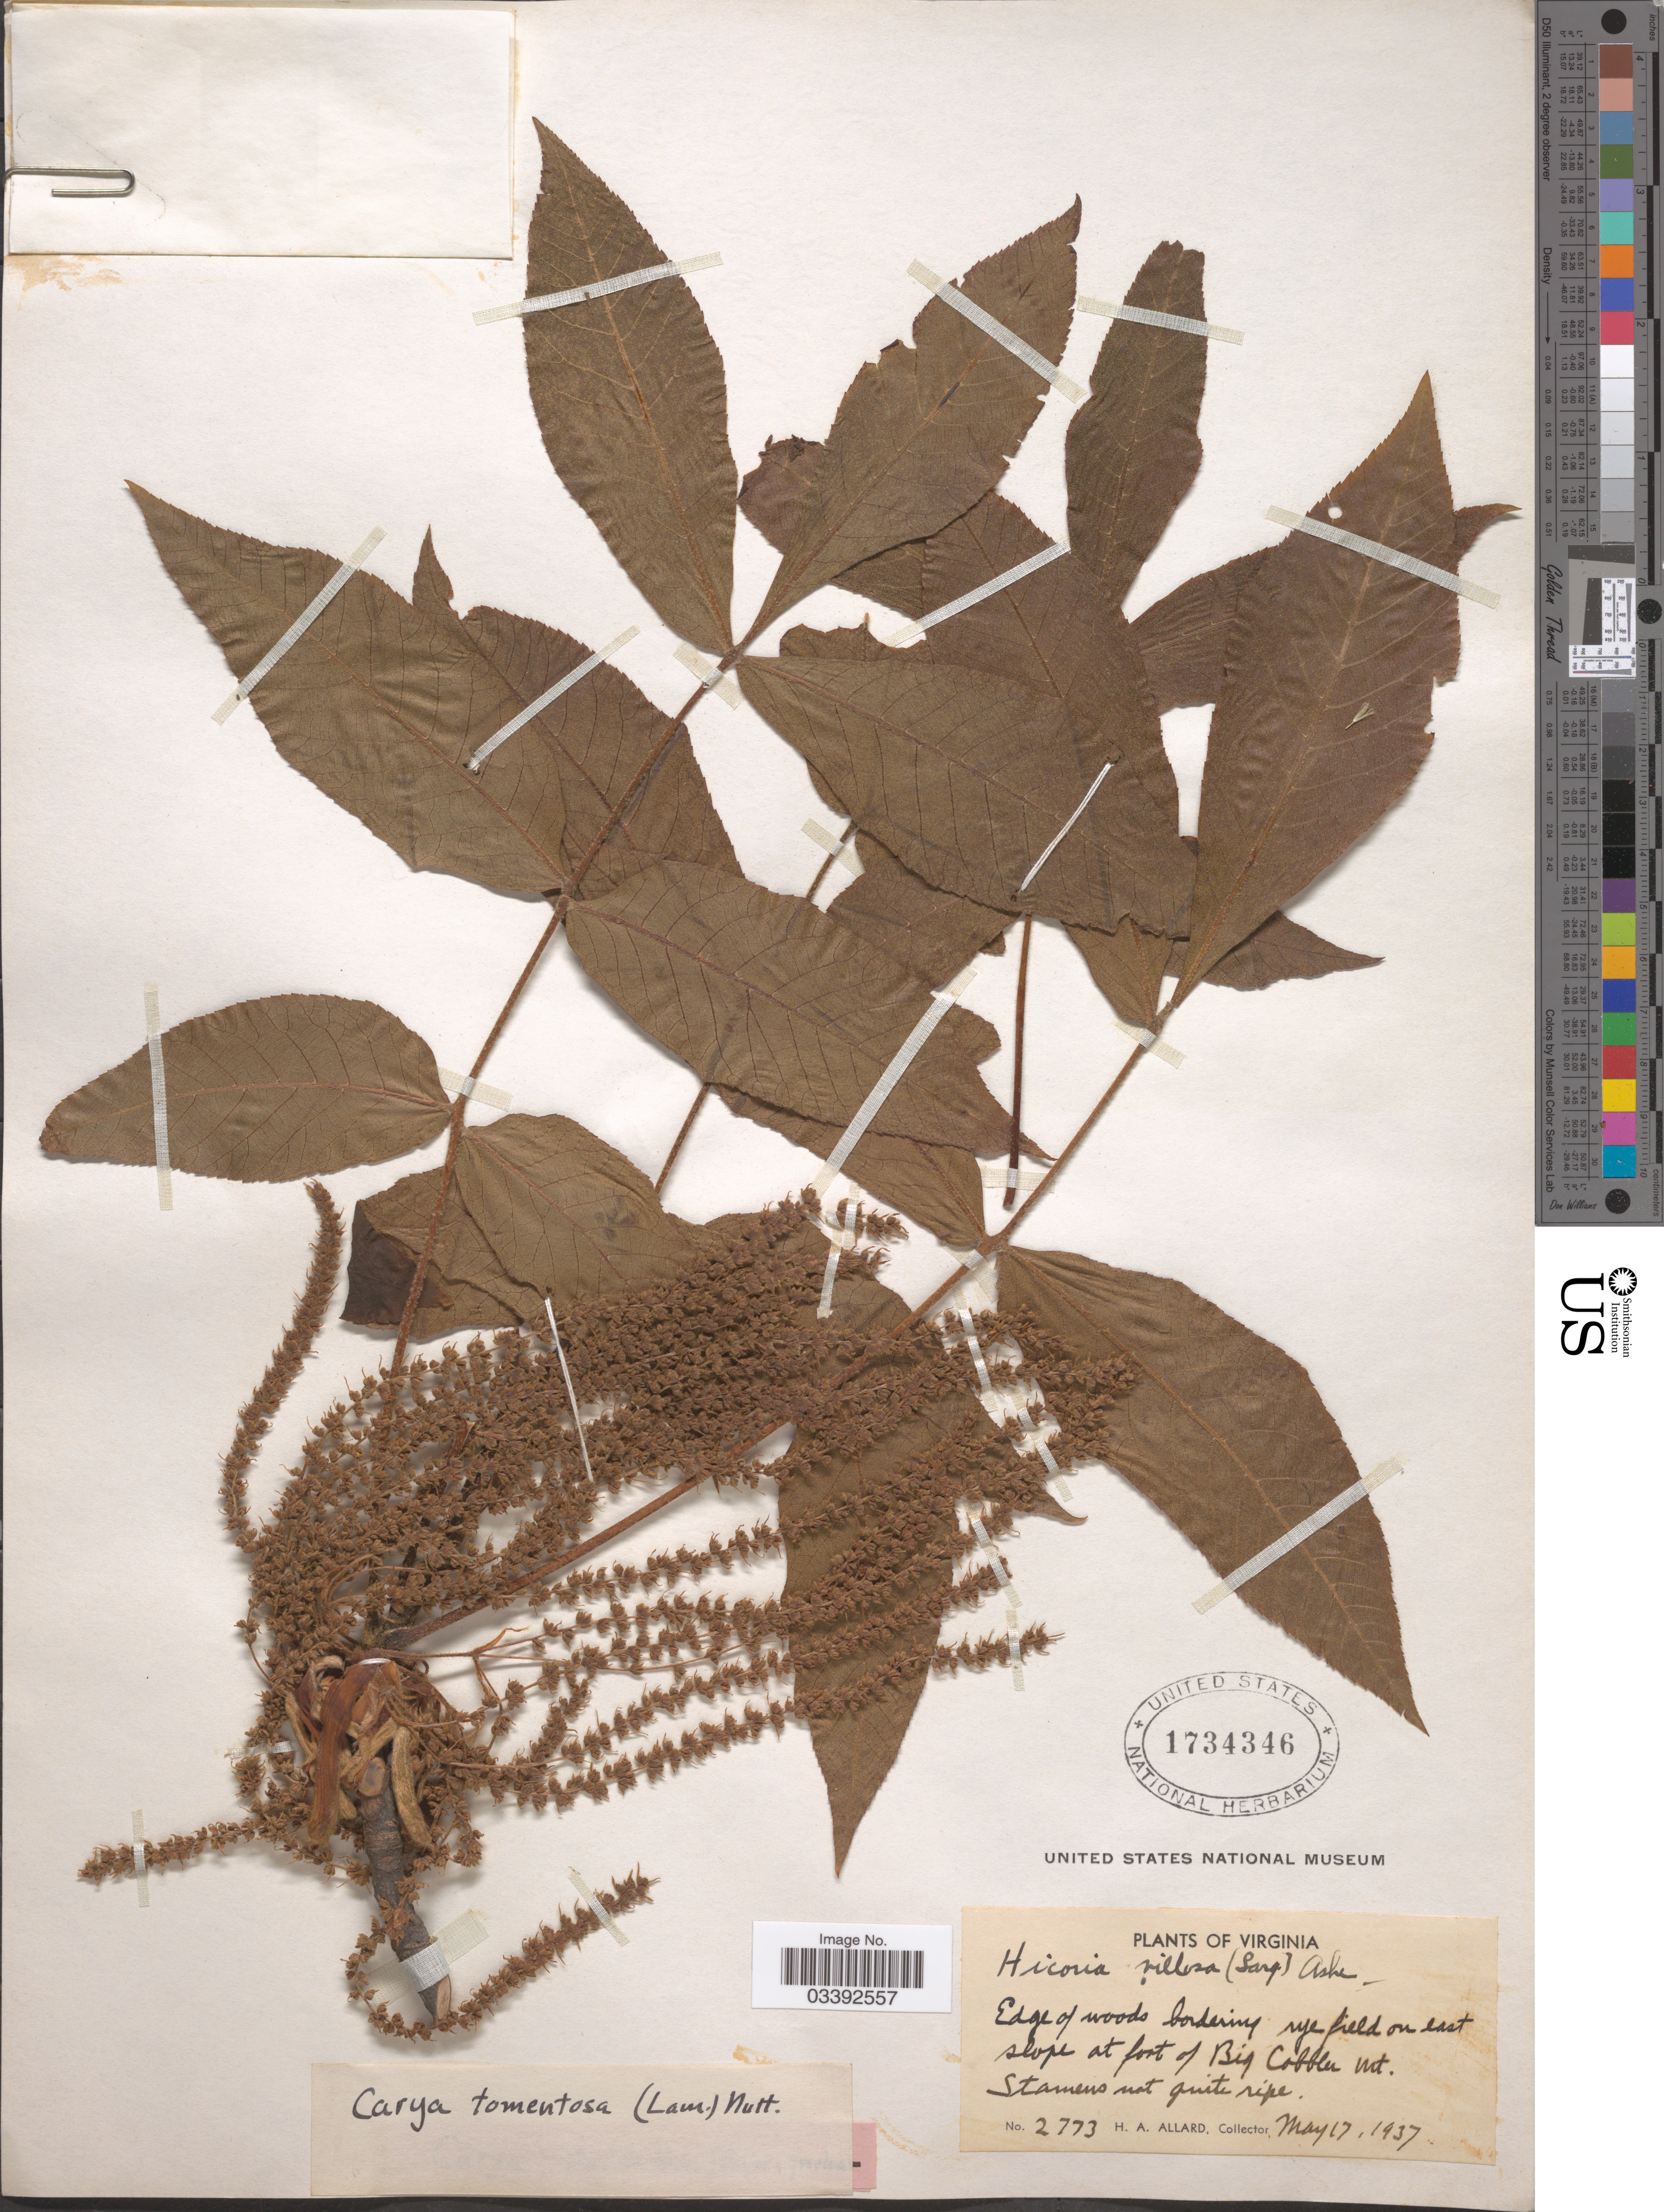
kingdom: Plantae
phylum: Tracheophyta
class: Magnoliopsida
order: Fagales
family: Juglandaceae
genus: Carya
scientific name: Carya tomentosa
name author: (Lam.) Nutt.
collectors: H. A. Allard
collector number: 2773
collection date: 1937-05-17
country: United States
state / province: Virginia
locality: Edge of woods bordering rye field on east slope at foot of Big Cobbler Mt.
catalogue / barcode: US 1734346